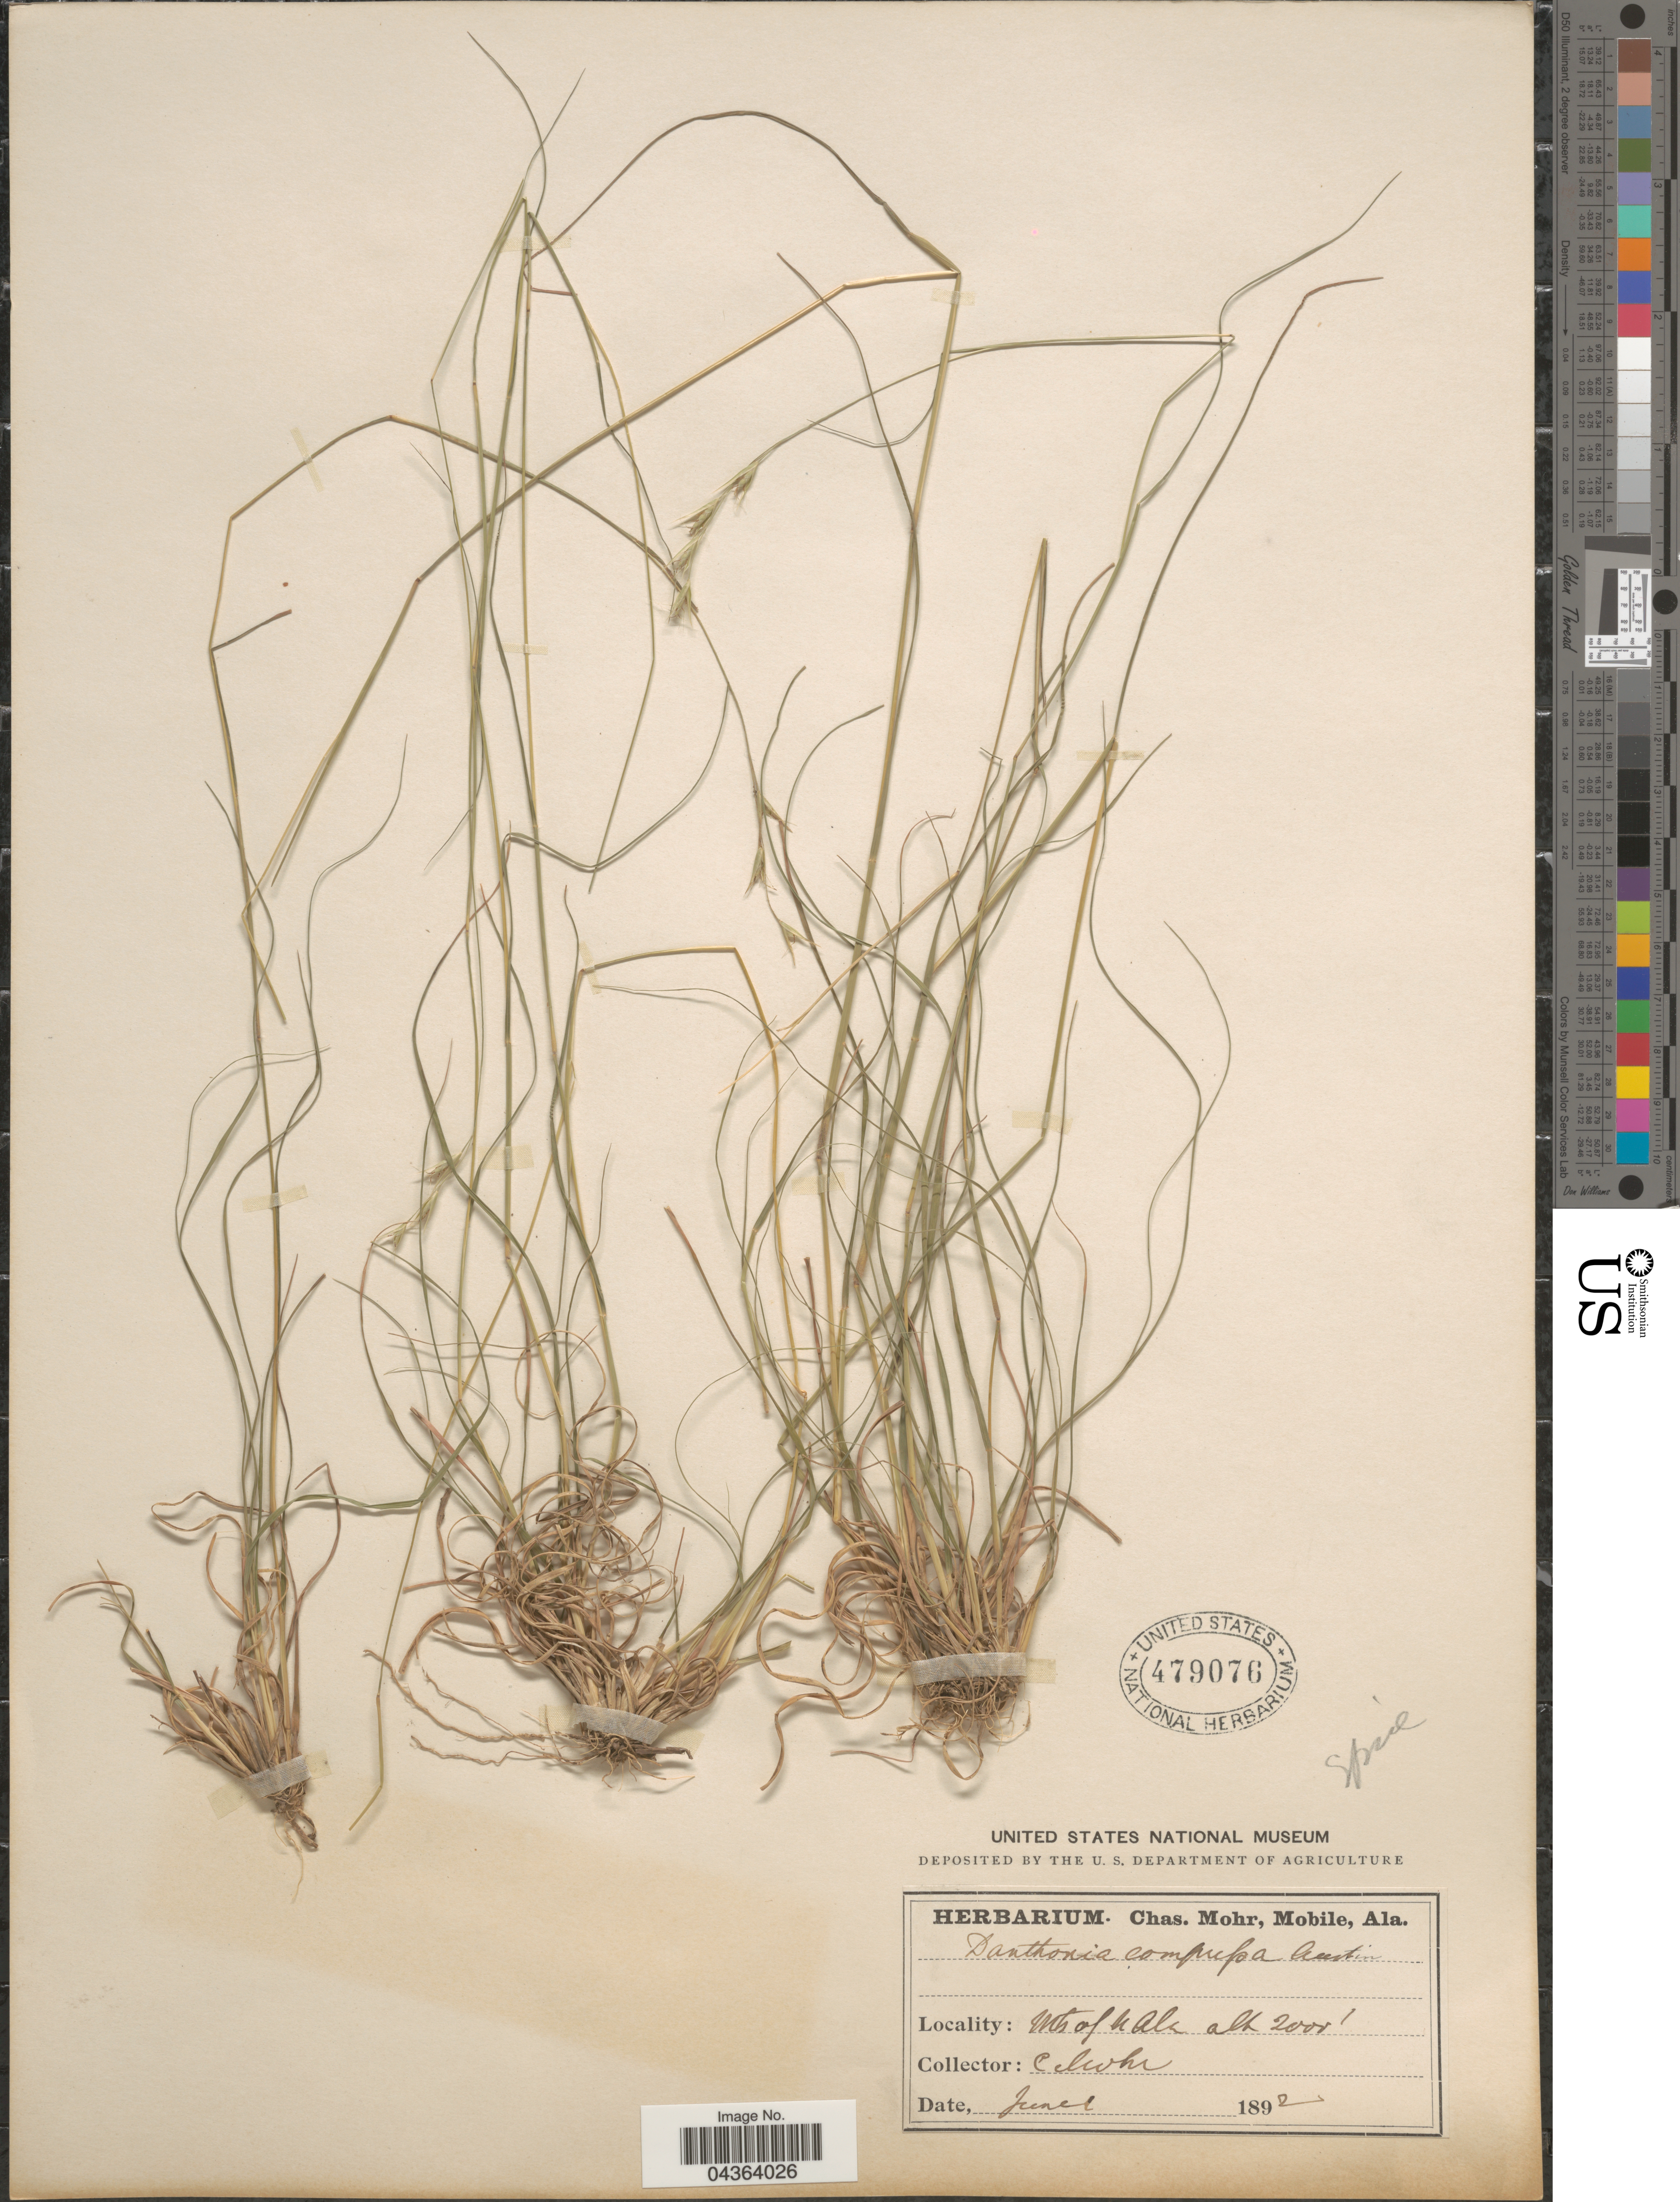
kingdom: Plantae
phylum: Tracheophyta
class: Liliopsida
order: Poales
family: Poaceae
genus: Danthonia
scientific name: Danthonia spicata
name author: (L.) P. Beauv. ex Roem. & Schult.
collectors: Mohr, C. T. (herbarium)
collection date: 1892-06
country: United States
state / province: Alabama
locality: Mts of N. Ala.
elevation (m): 610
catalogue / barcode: US 479076